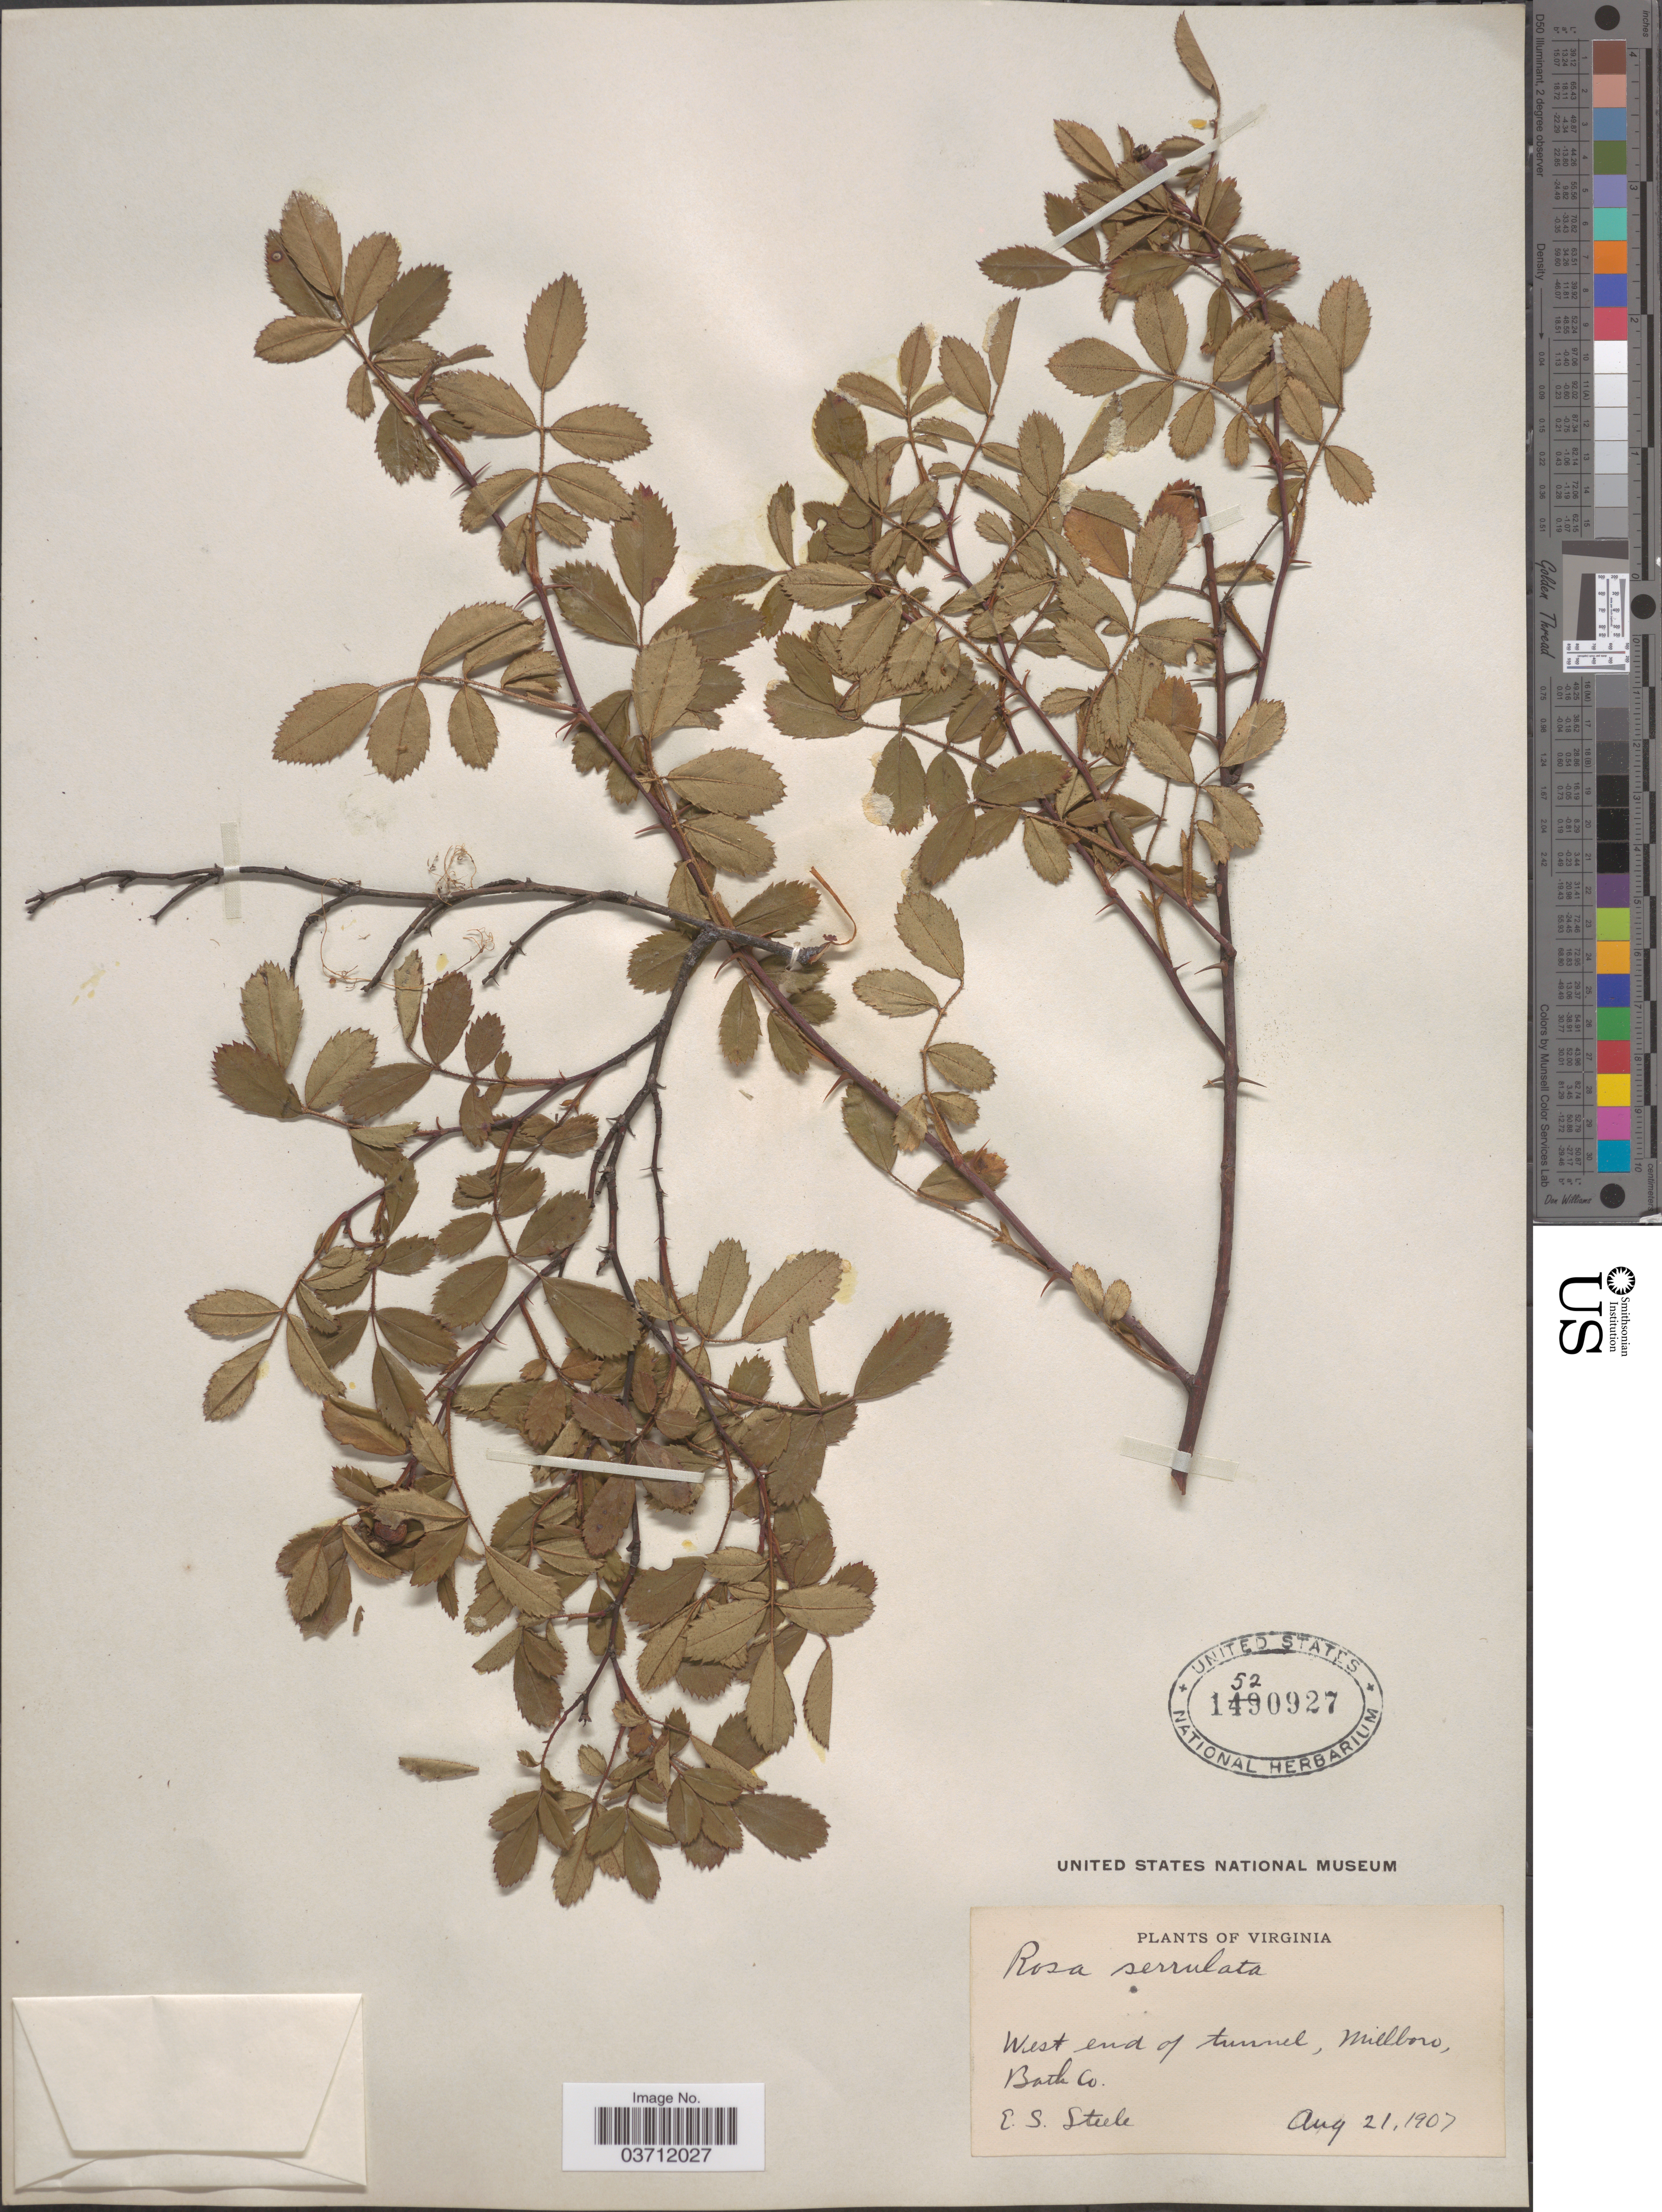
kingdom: Plantae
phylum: Tracheophyta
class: Magnoliopsida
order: Rosales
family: Rosaceae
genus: Rosa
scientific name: Rosa serrulata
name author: Raf.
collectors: E. Steele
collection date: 1907-08-21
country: United States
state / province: Virginia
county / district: Bath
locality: West end of tunnel, Millboro, Bath Co.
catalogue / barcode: US 1520927